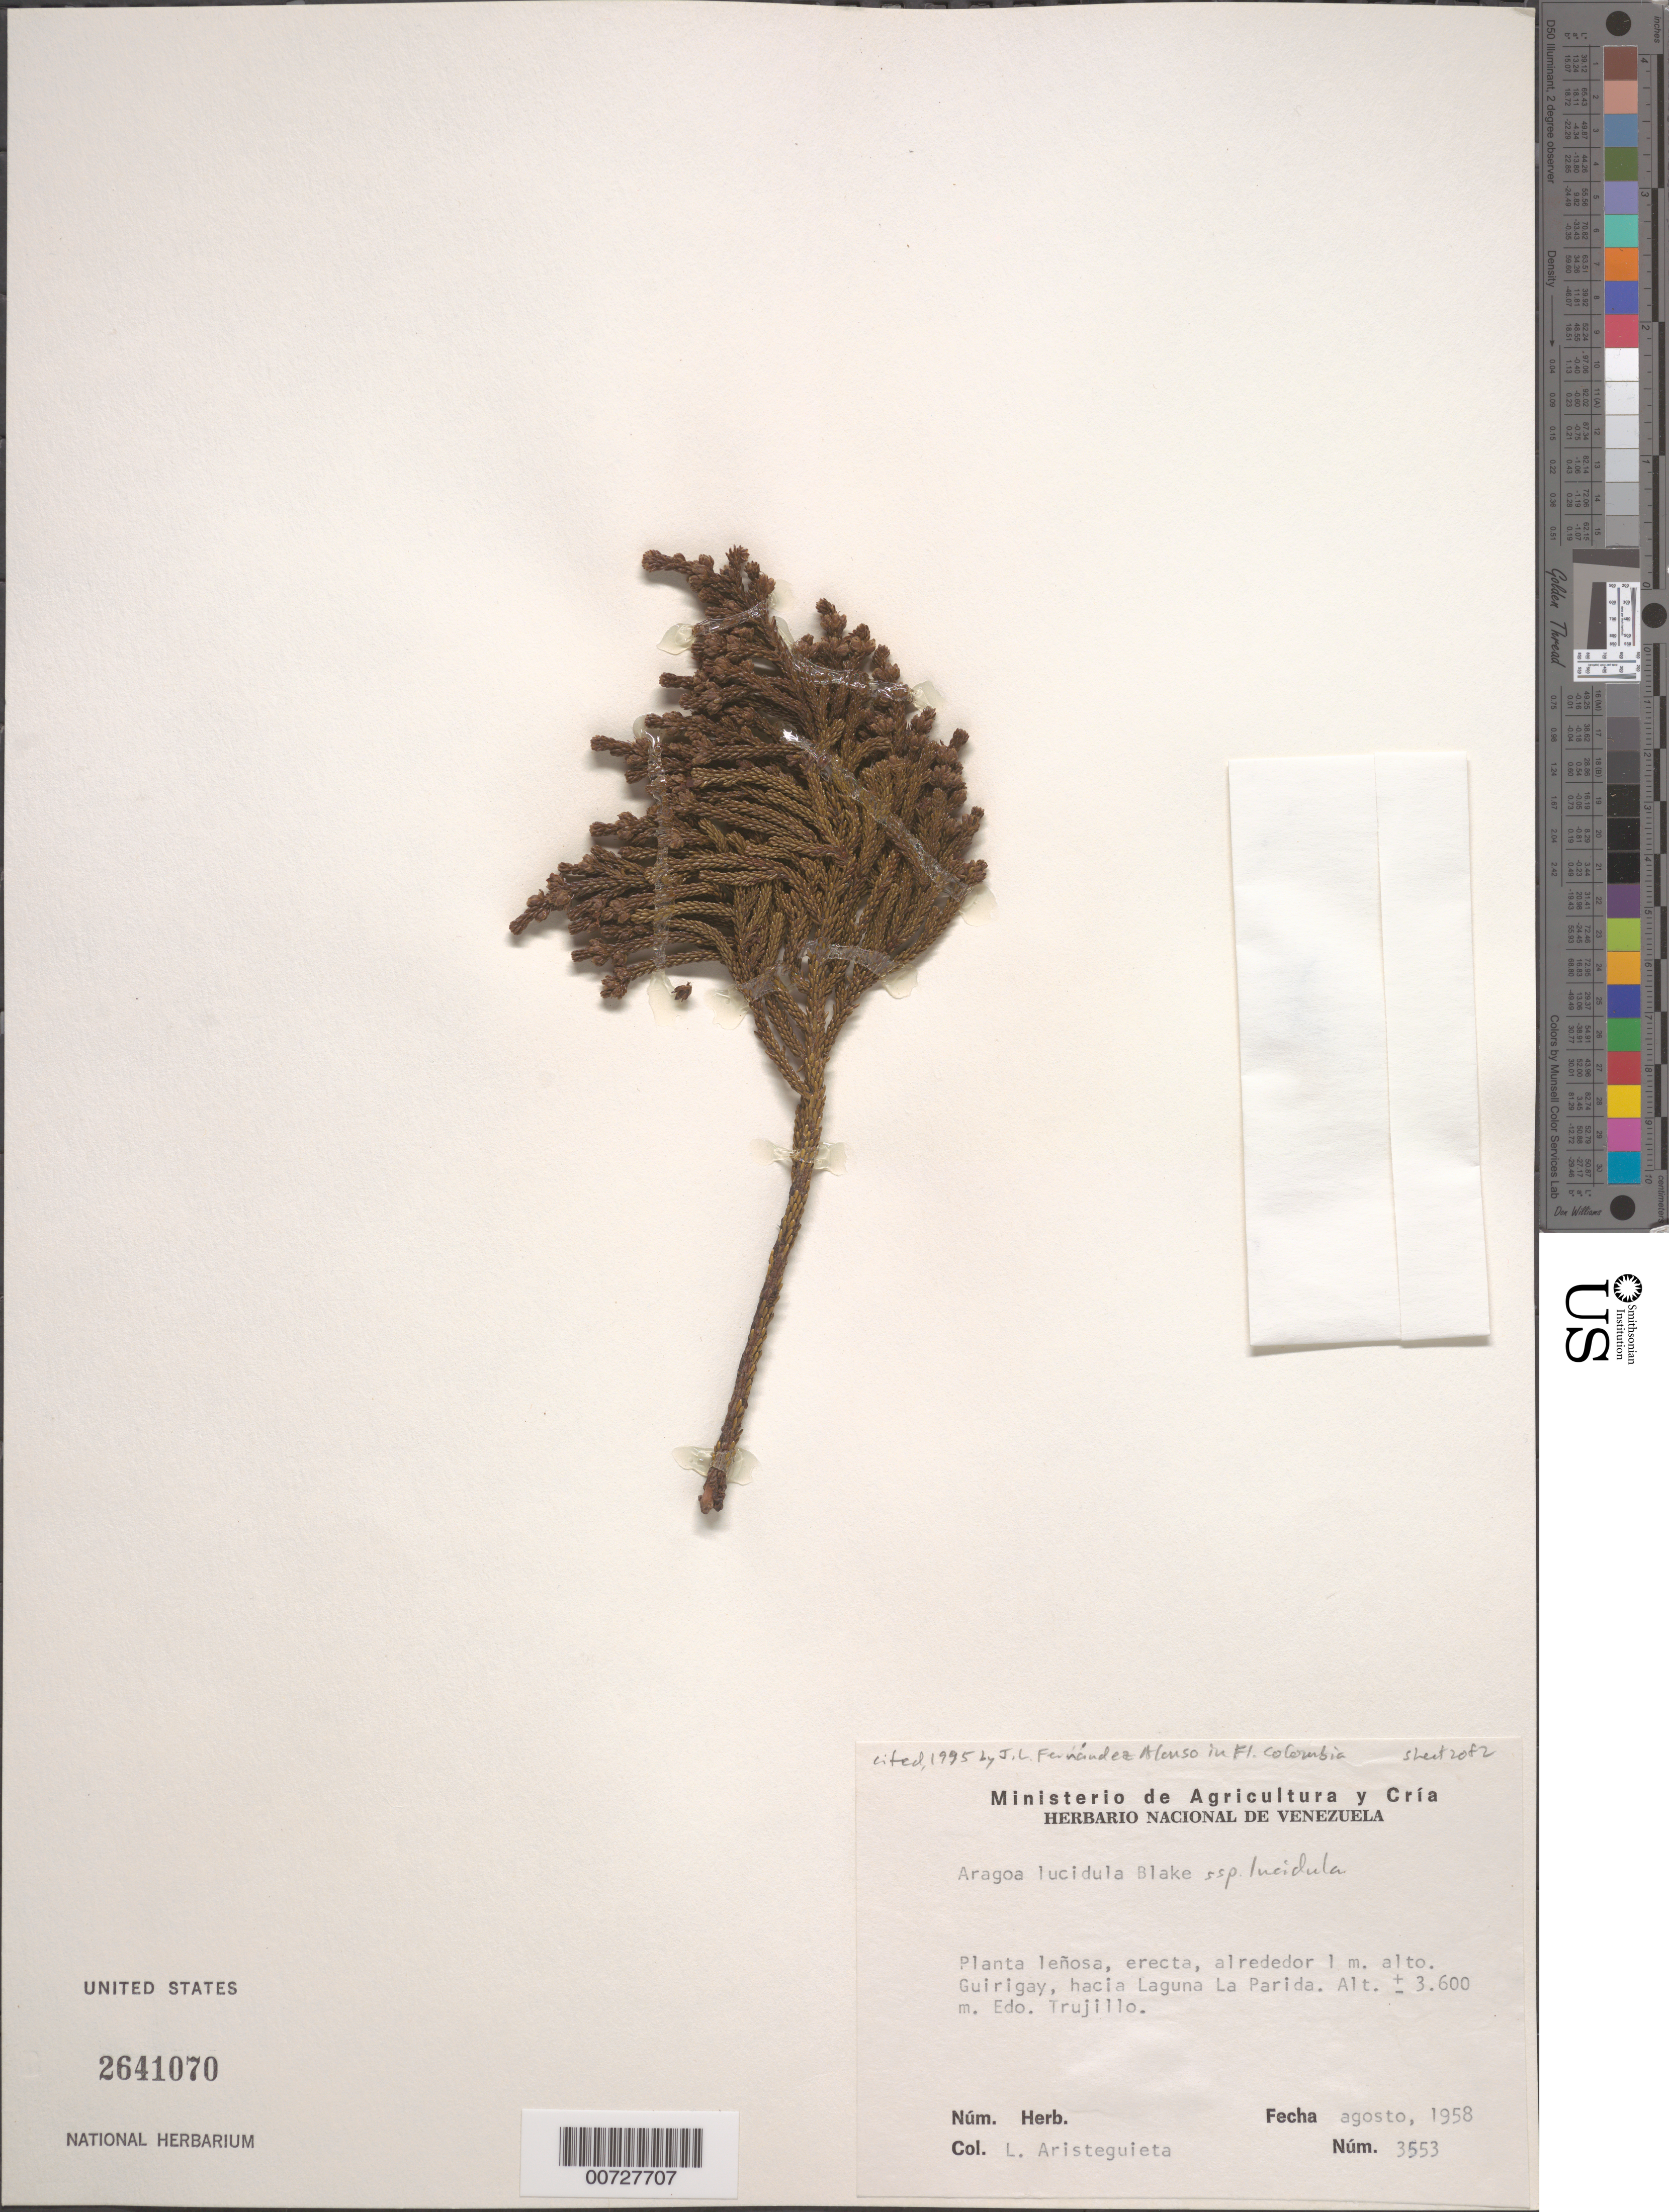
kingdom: Plantae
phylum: Tracheophyta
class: Magnoliopsida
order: Lamiales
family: Plantaginaceae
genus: Aragoa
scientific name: Aragoa lucidula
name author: S.F. Blake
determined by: Aristeguieta, L.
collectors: L. Aristeguieta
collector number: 3553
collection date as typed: Aug 1958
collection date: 1958-08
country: Venezuela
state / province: Trujillo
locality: Guirigay, hacia Laguna La Parida.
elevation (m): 3600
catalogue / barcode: US 2641070